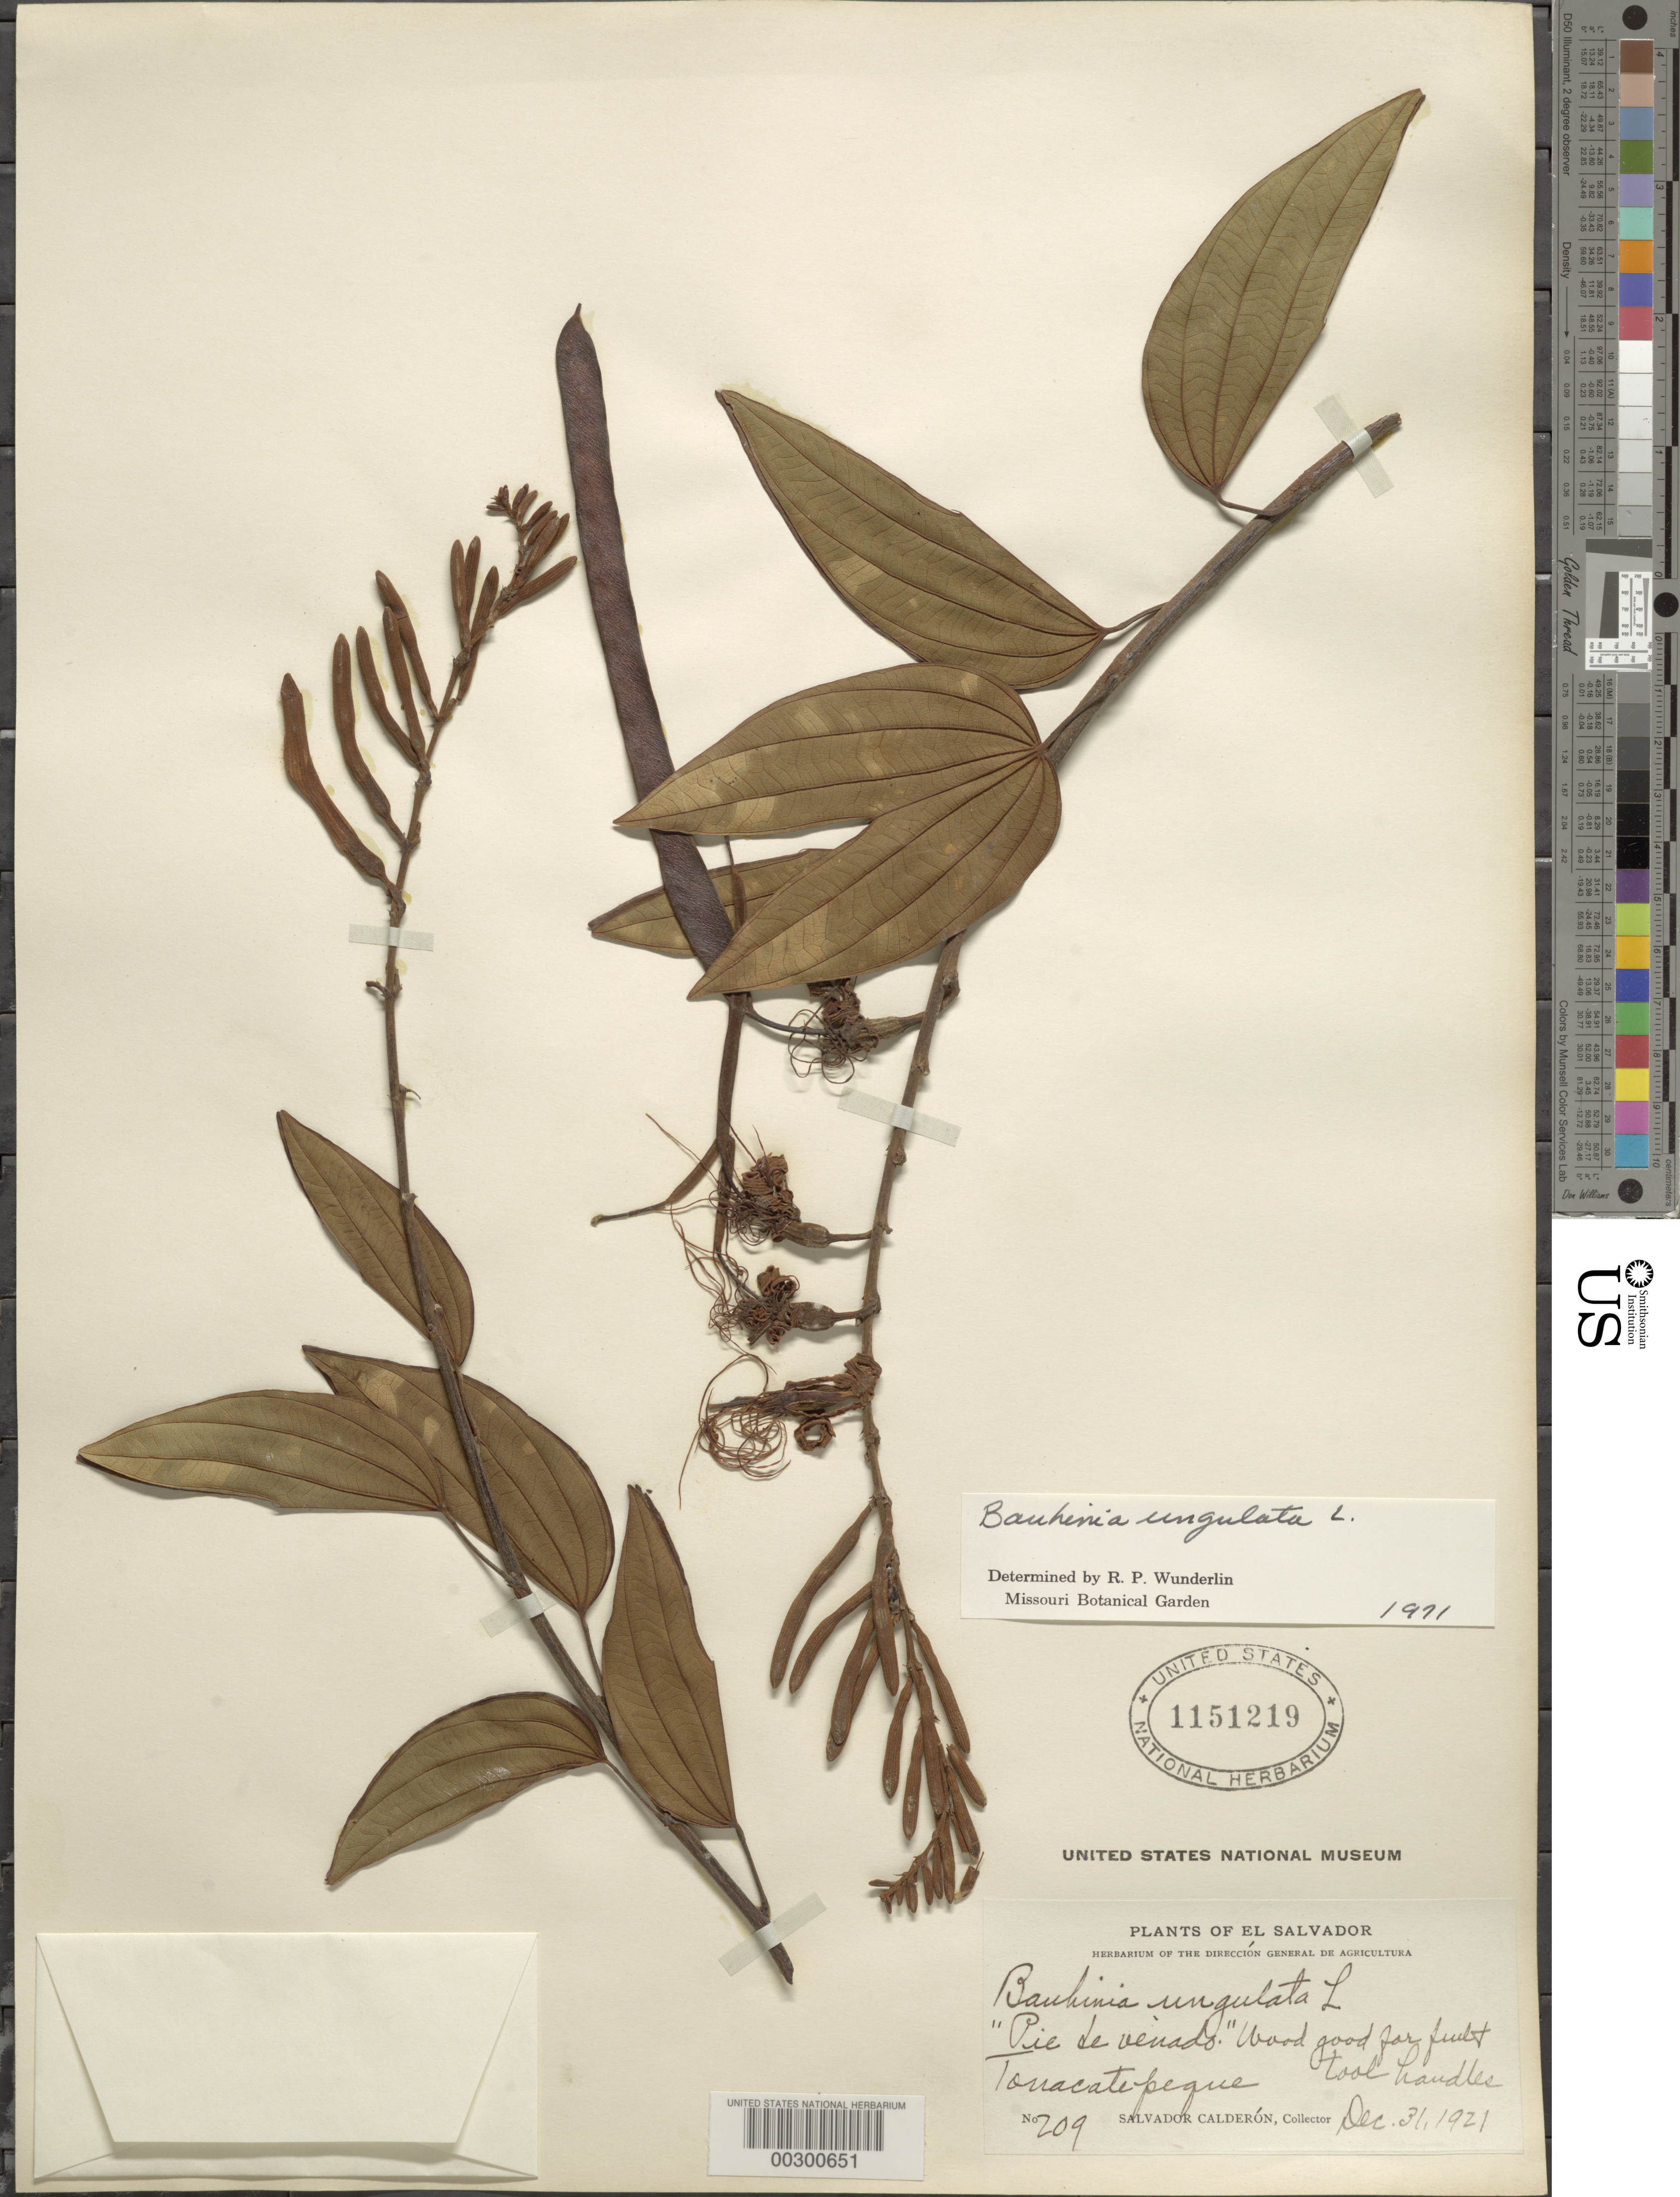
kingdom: Plantae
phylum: Tracheophyta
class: Magnoliopsida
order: Fabales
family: Fabaceae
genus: Bauhinia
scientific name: Bauhinia ungulata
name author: L.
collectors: S. Calderón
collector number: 209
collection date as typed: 31 Dec 1921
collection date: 1921-12-31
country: El Salvador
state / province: San Salvador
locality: Tonacatepeque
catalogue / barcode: US 1151219